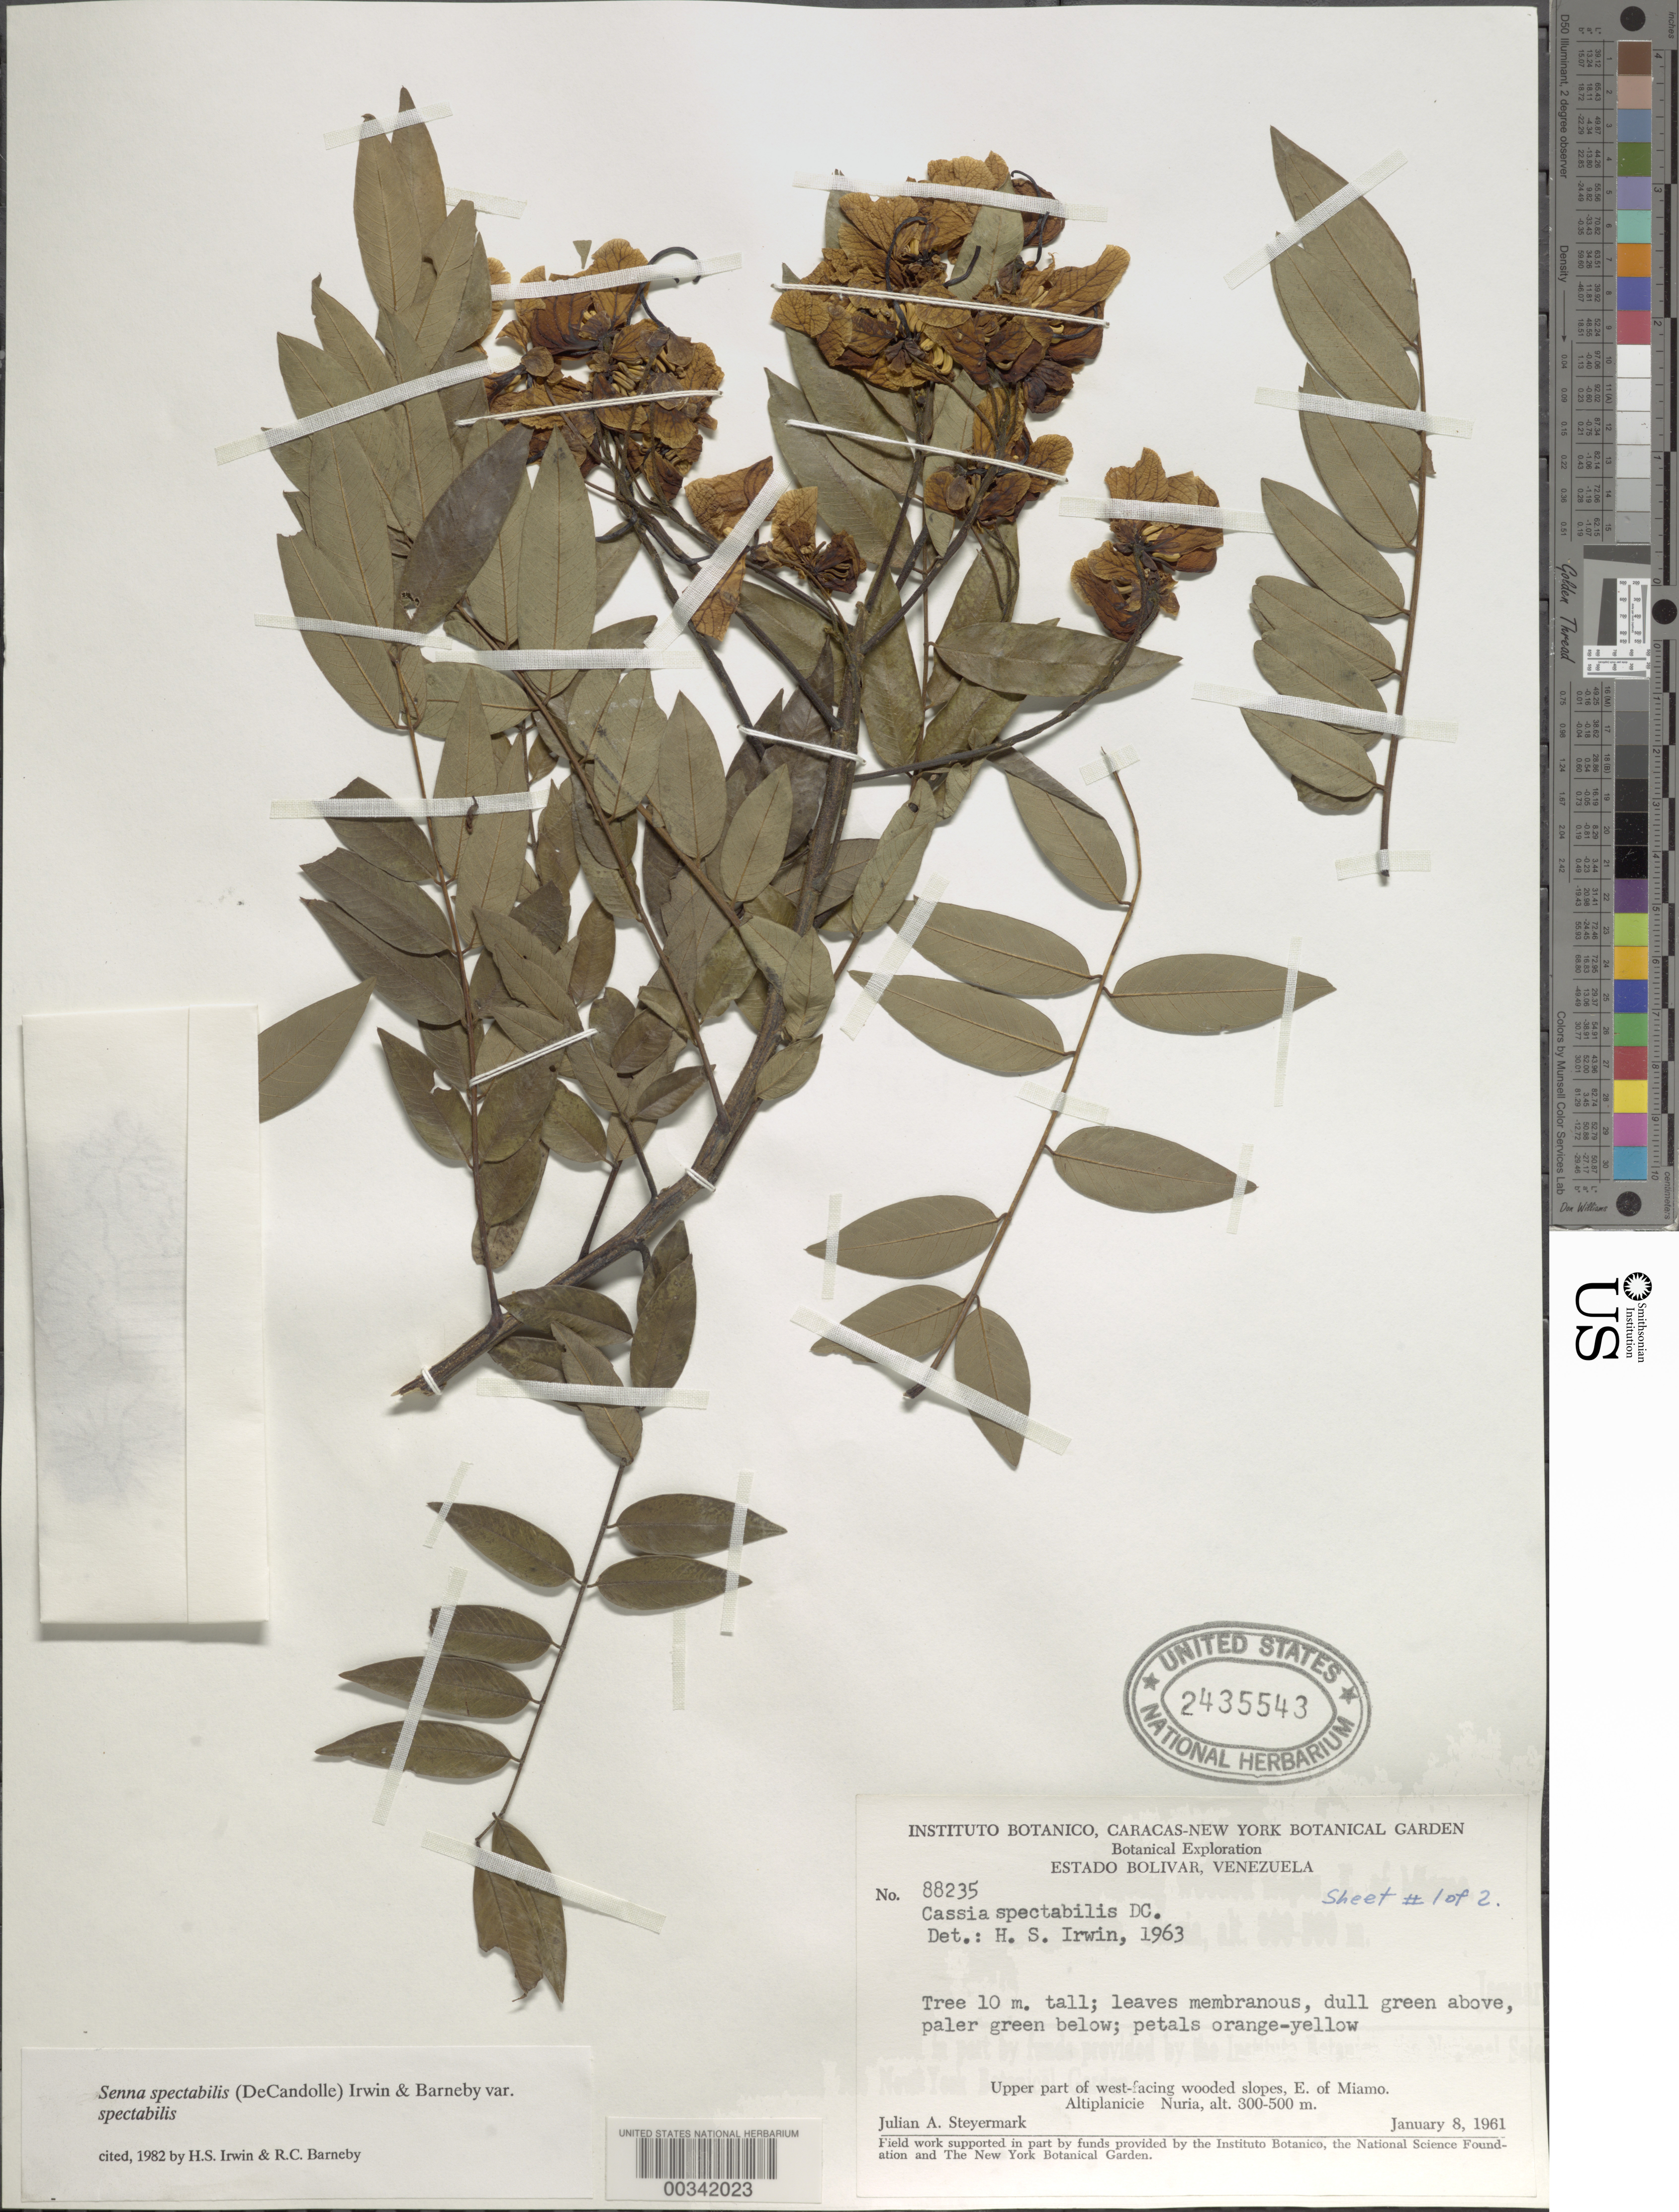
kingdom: Plantae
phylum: Tracheophyta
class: Magnoliopsida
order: Fabales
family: Fabaceae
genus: Senna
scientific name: Senna spectabilis var. spectabilis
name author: (DC.) H.S. Irwin & Barneby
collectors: J. Steyermark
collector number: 88235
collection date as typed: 08 Jan 1961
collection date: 1961-01-08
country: Venezuela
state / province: Bolivar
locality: Upper part of w facing slopes, e of miamo; altiplanicie nuria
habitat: Wooded slopes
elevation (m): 300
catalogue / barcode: US 2435543